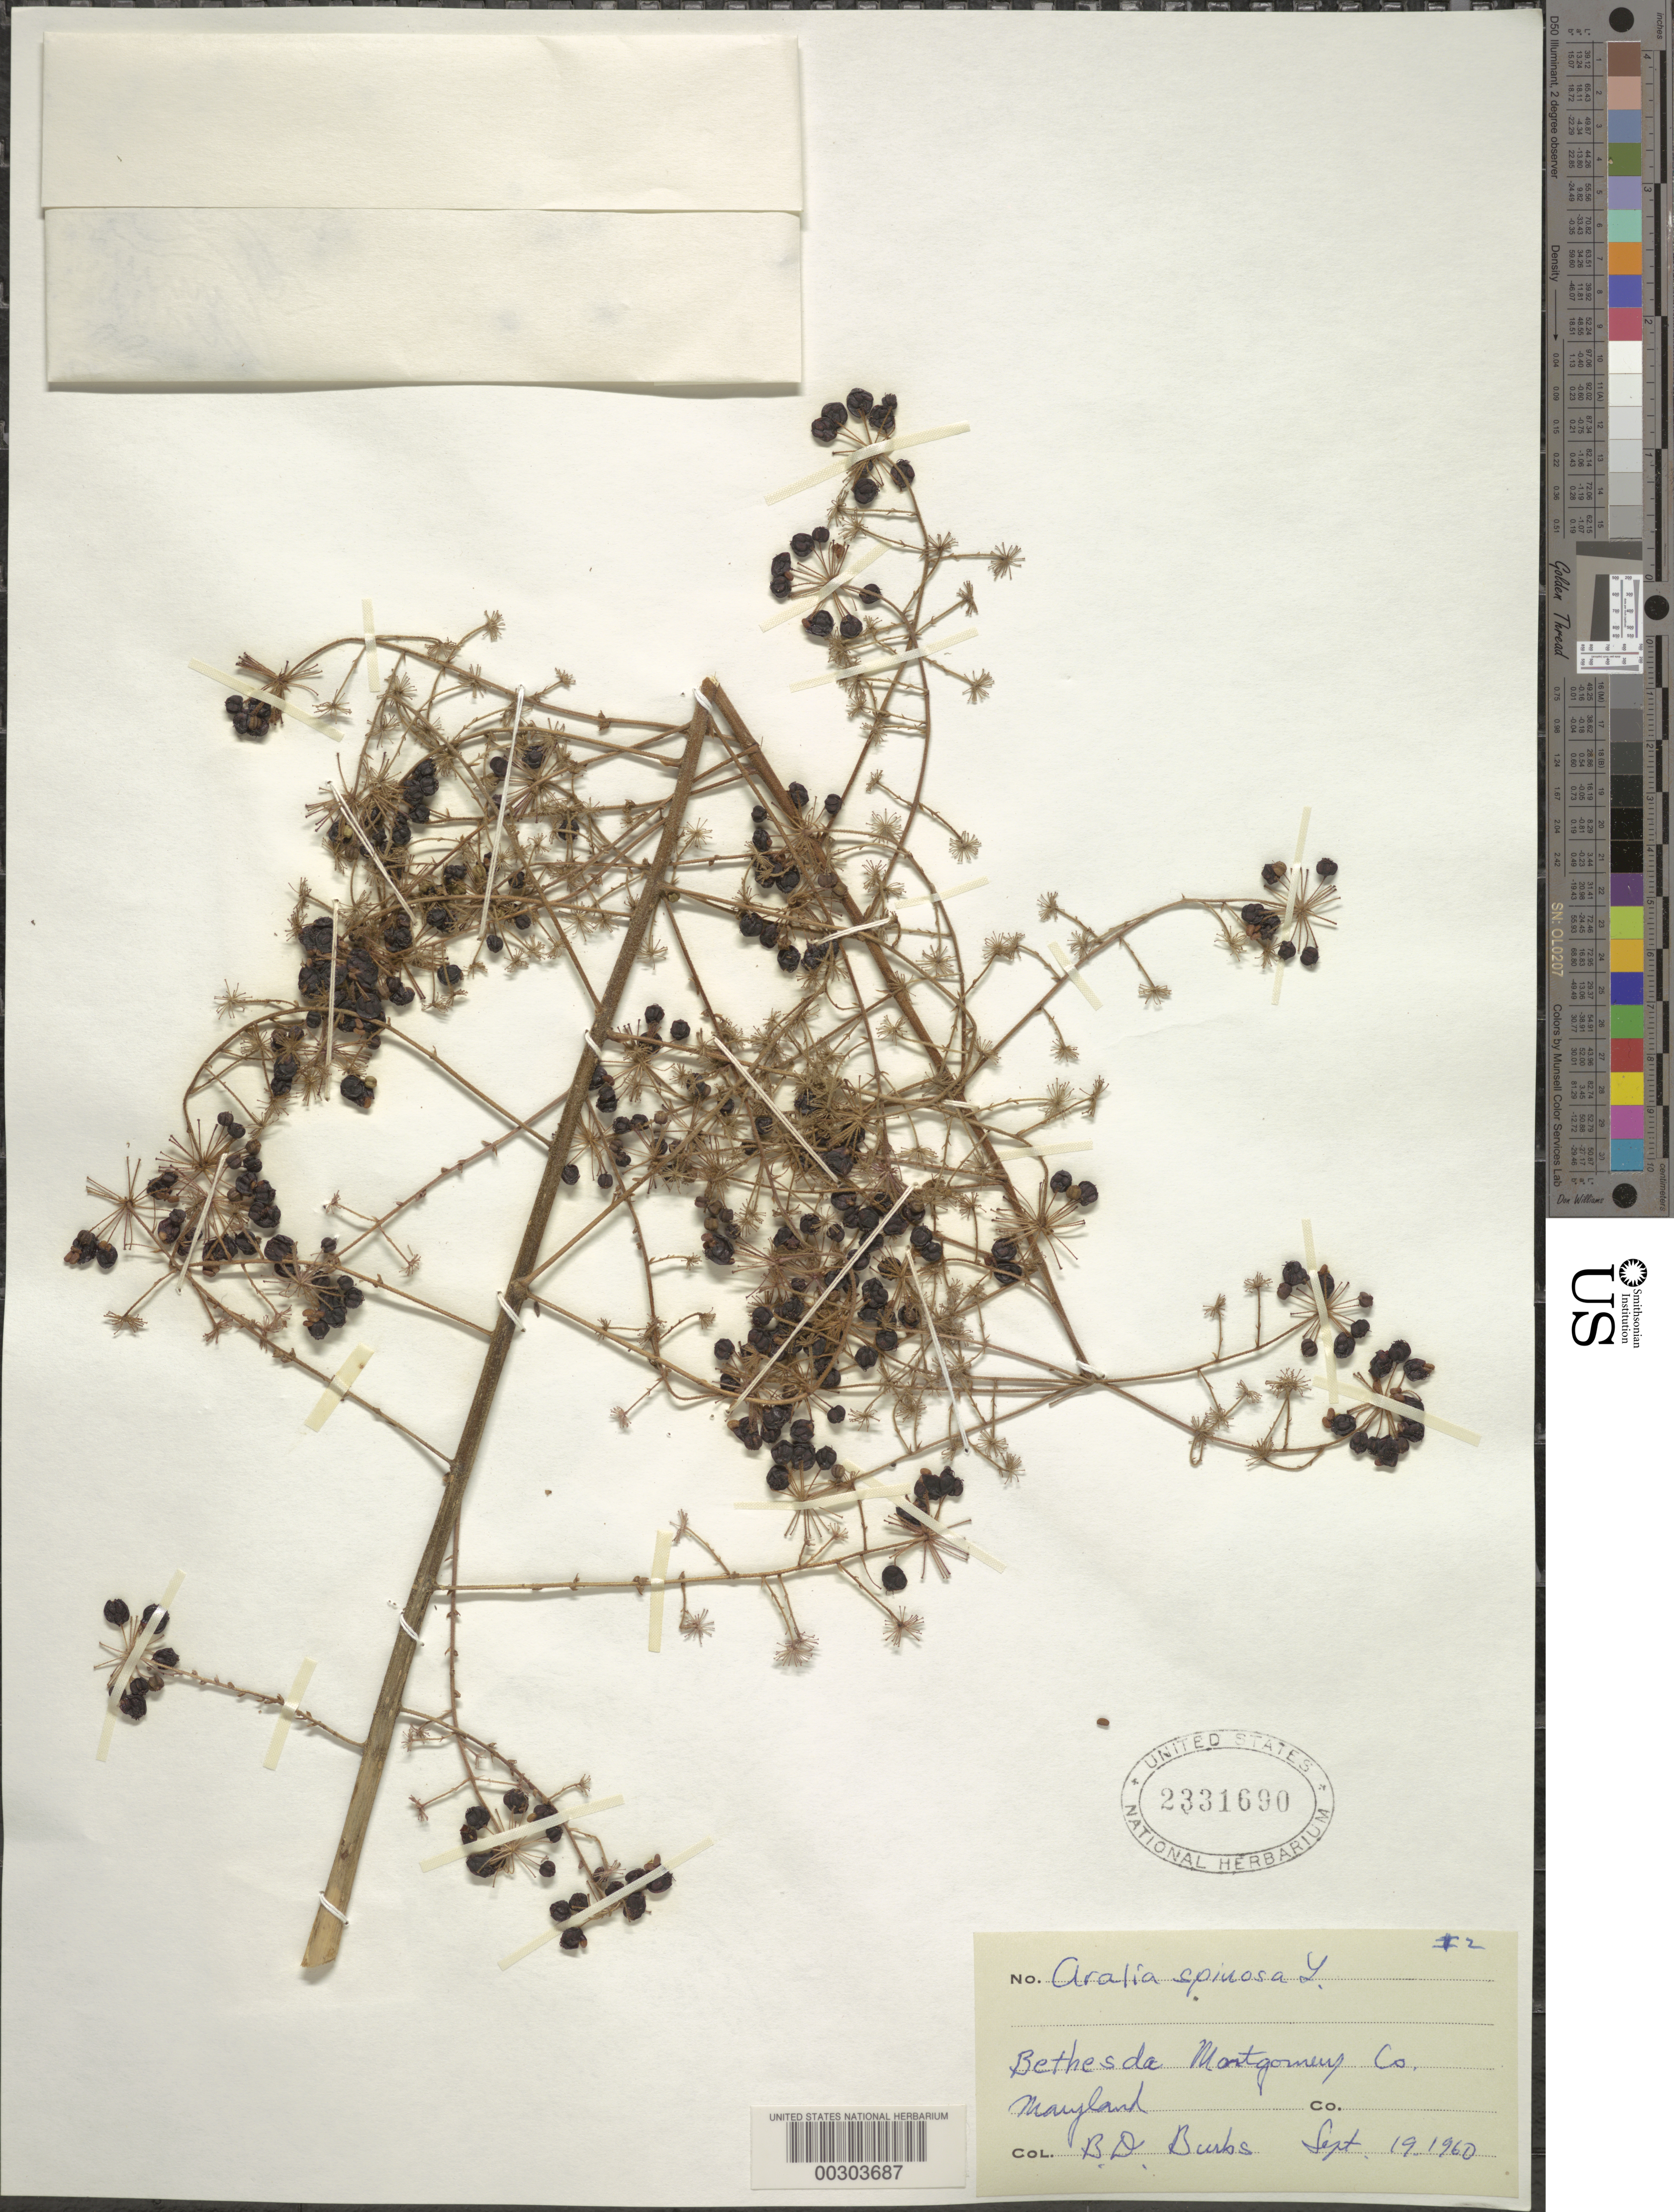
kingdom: Plantae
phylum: Tracheophyta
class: Magnoliopsida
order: Apiales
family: Araliaceae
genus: Aralia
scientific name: Aralia spinosa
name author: L.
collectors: B. Burks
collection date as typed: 19 Sep 1960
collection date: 1960-09-19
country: United States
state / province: Maryland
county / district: Montgomery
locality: Bethesda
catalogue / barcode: US 2331690